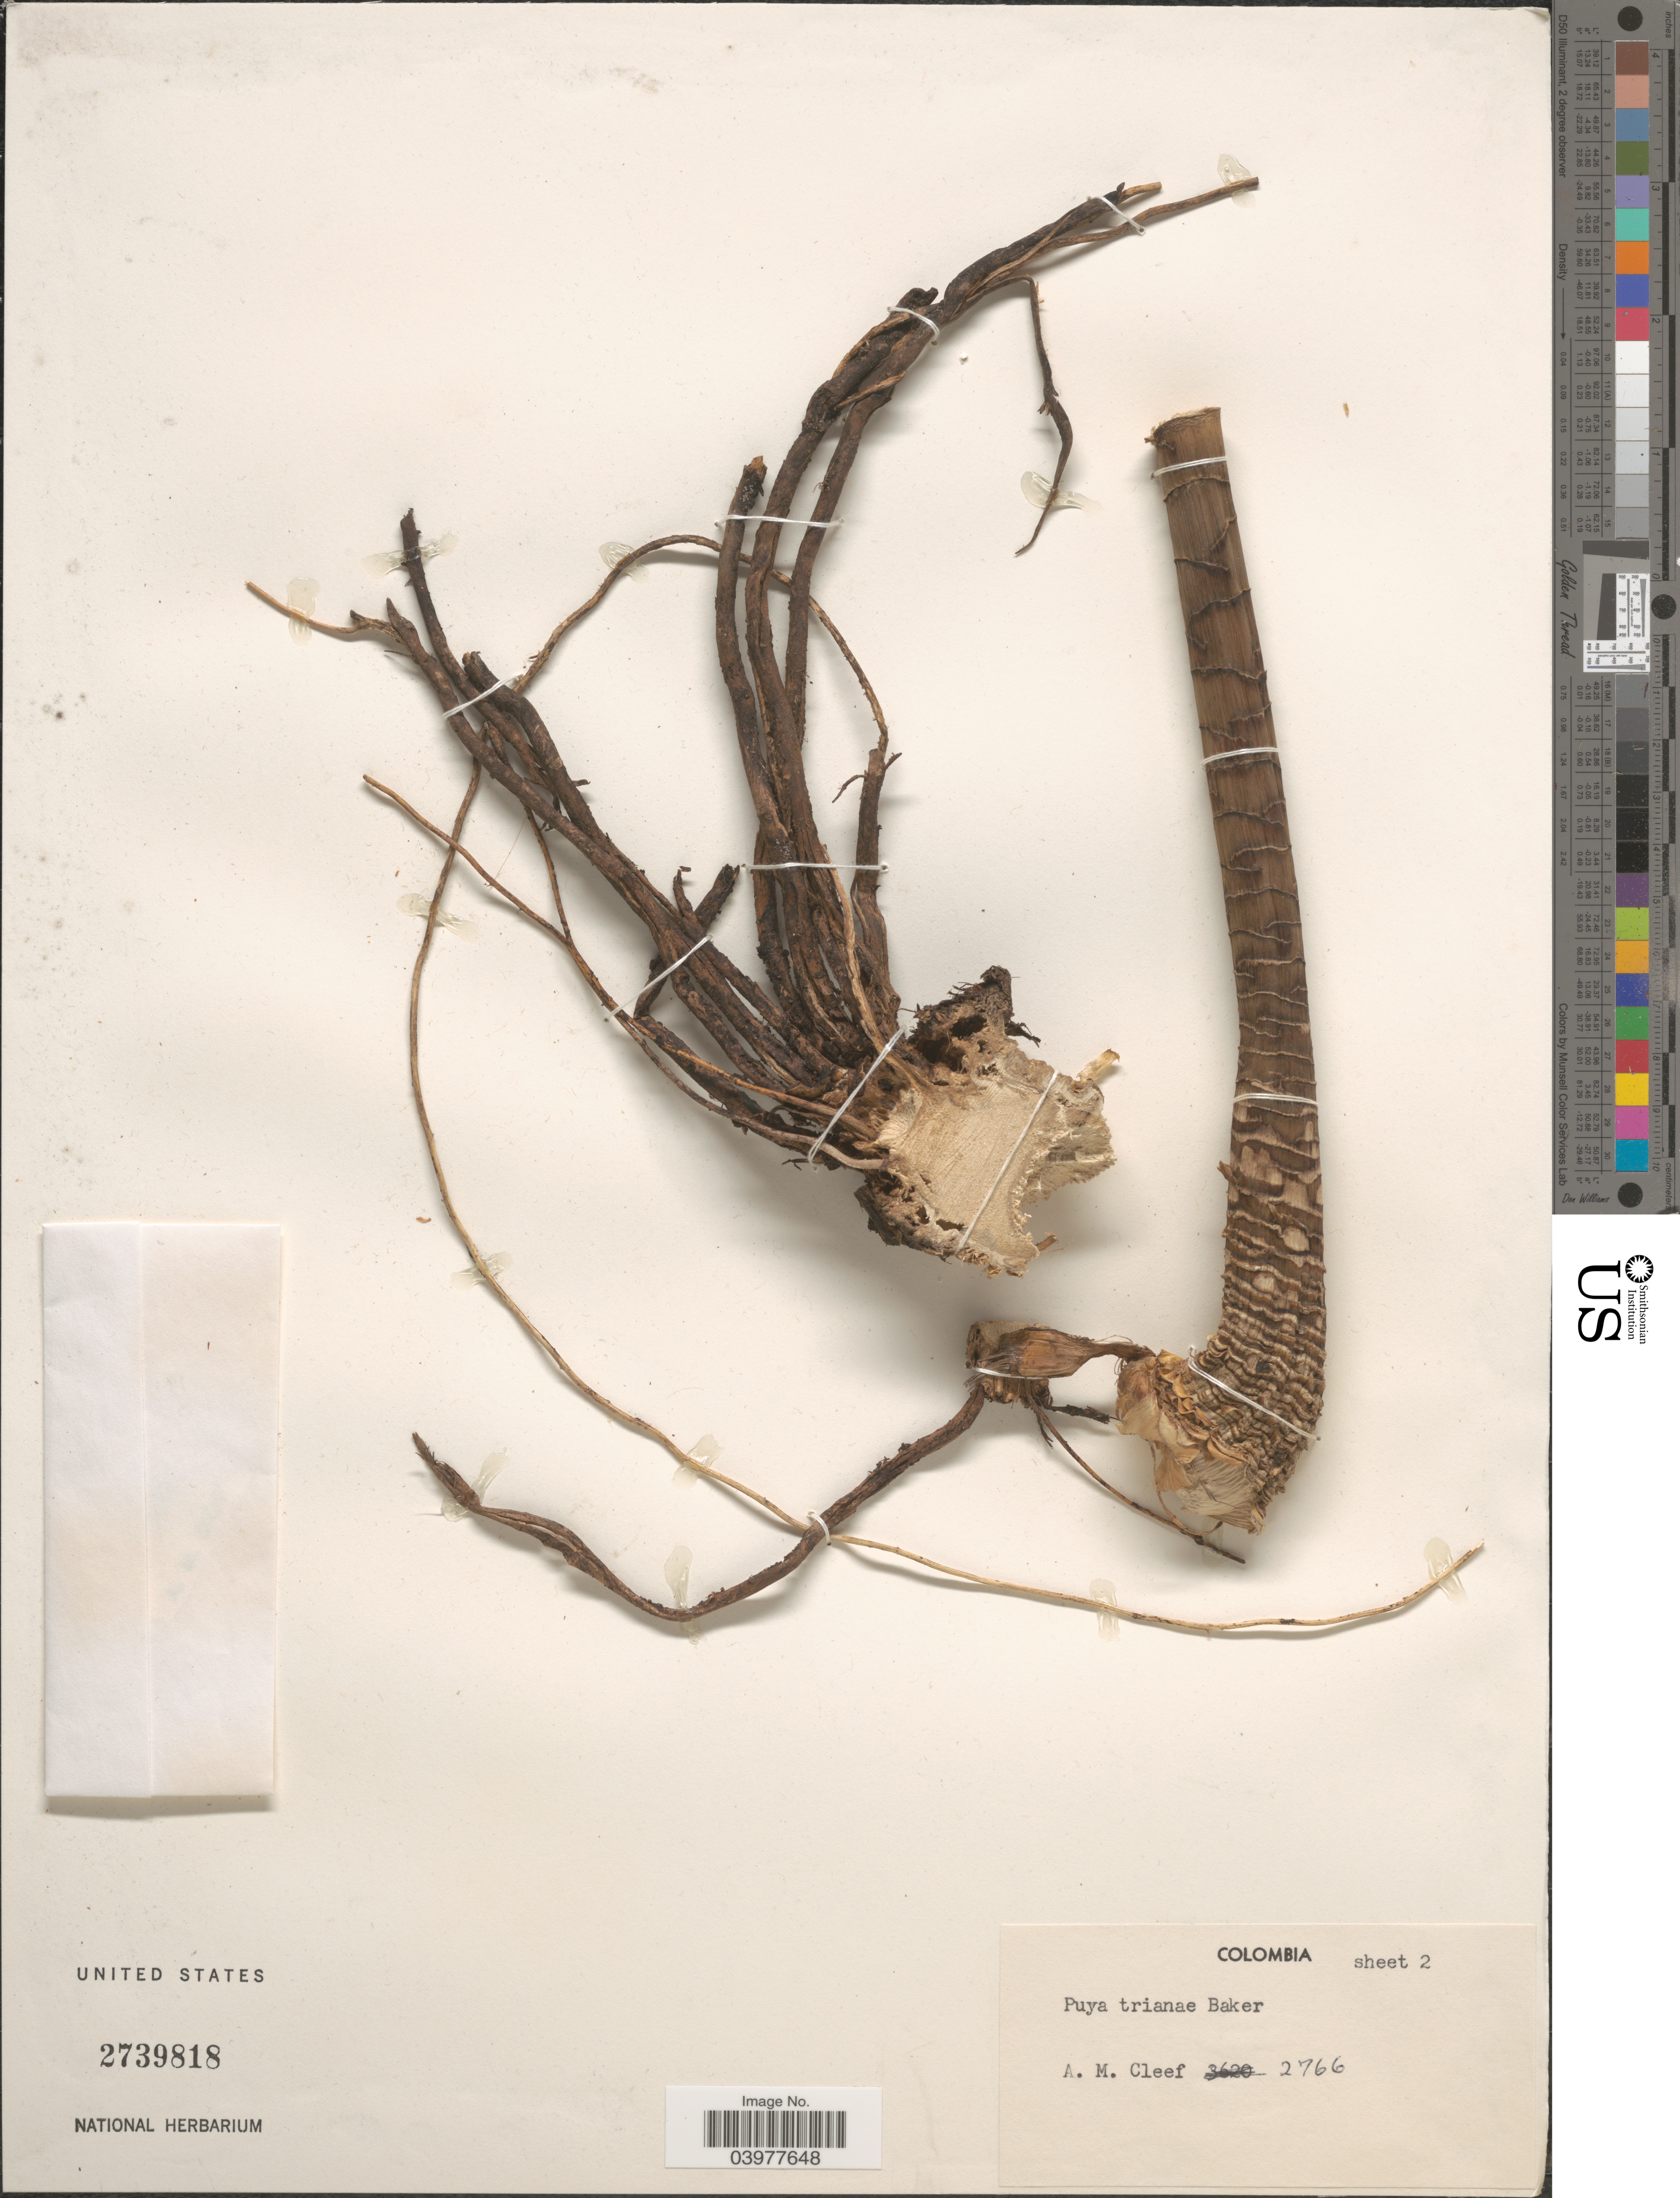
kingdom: Plantae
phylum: Tracheophyta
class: Liliopsida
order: Poales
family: Bromeliaceae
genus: Puya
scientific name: Puya trianae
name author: Baker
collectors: A. M. Cleef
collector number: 2766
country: Colombia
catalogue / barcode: US 2739818